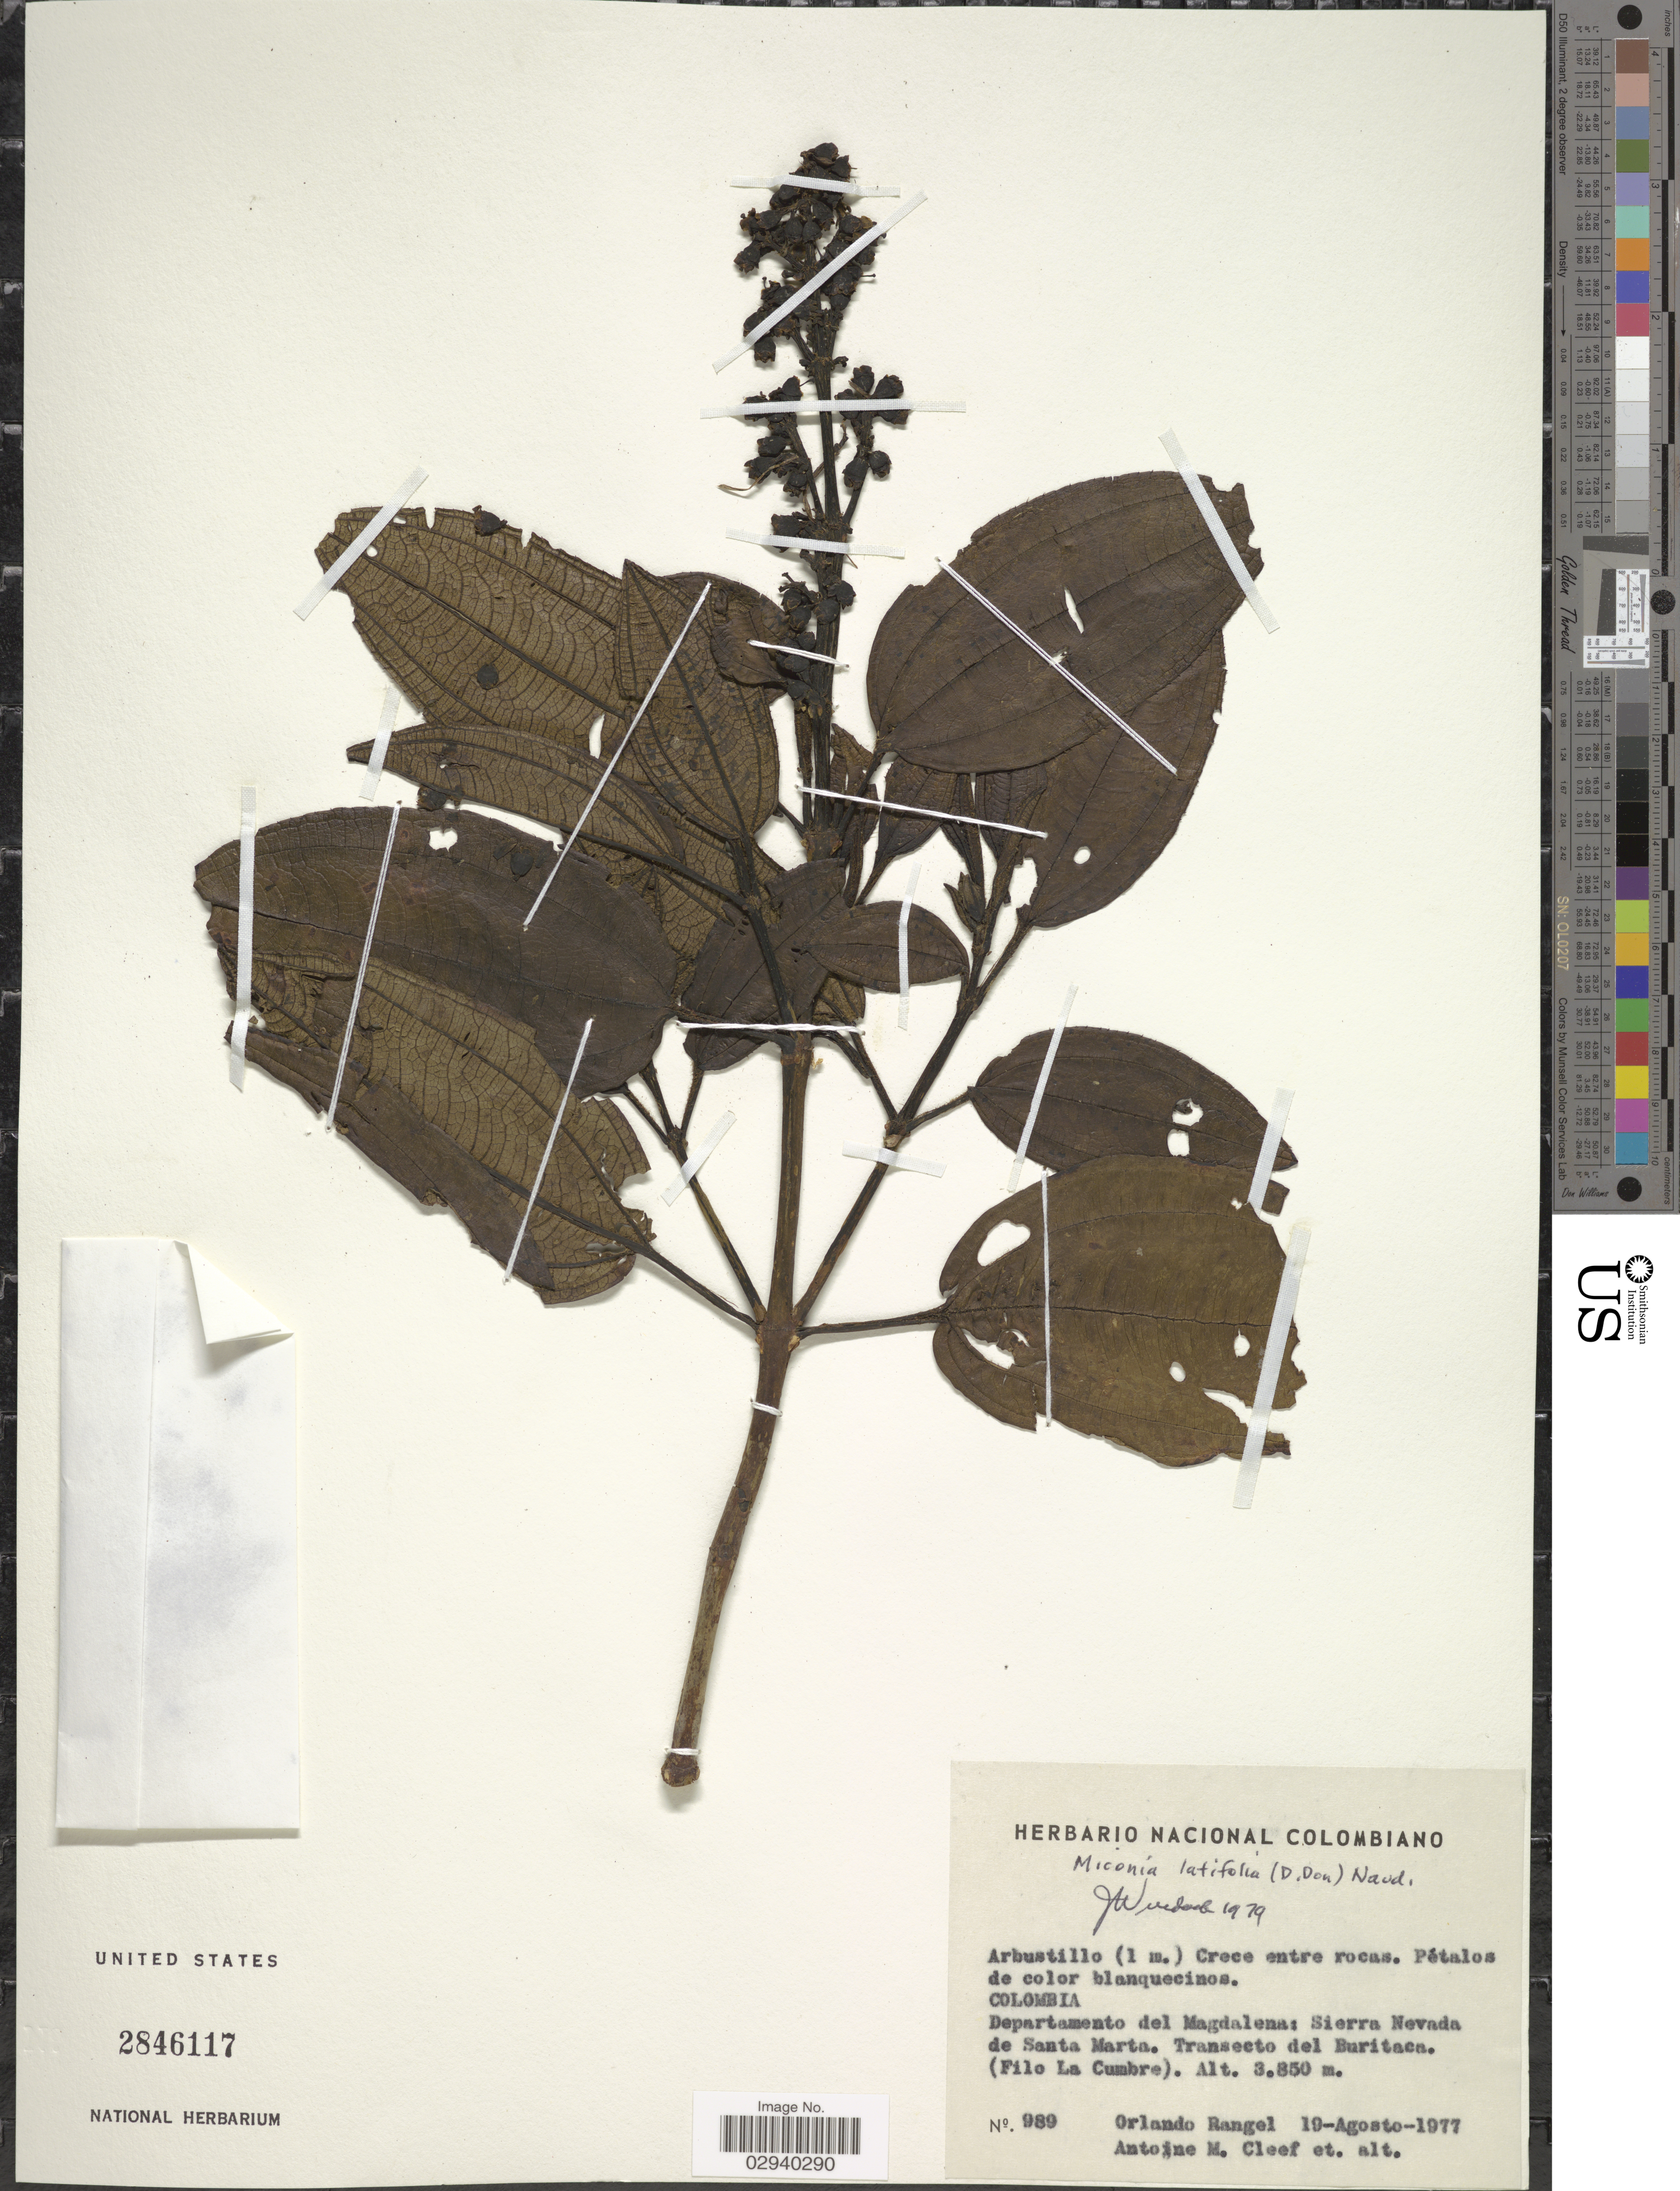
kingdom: Plantae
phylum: Tracheophyta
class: Magnoliopsida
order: Myrtales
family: Melastomataceae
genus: Miconia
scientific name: Miconia latifolia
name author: (D. Don) Naudin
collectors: O. Rangel, A. M. Cleef & et al.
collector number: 989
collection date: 1977-08-19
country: Colombia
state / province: Magdalena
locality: Departamento del Magdalena: Sierra Nevada de Santa Marta. Transecto de Buritaca. (Filo La Cumbre).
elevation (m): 3850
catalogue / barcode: US 2846117